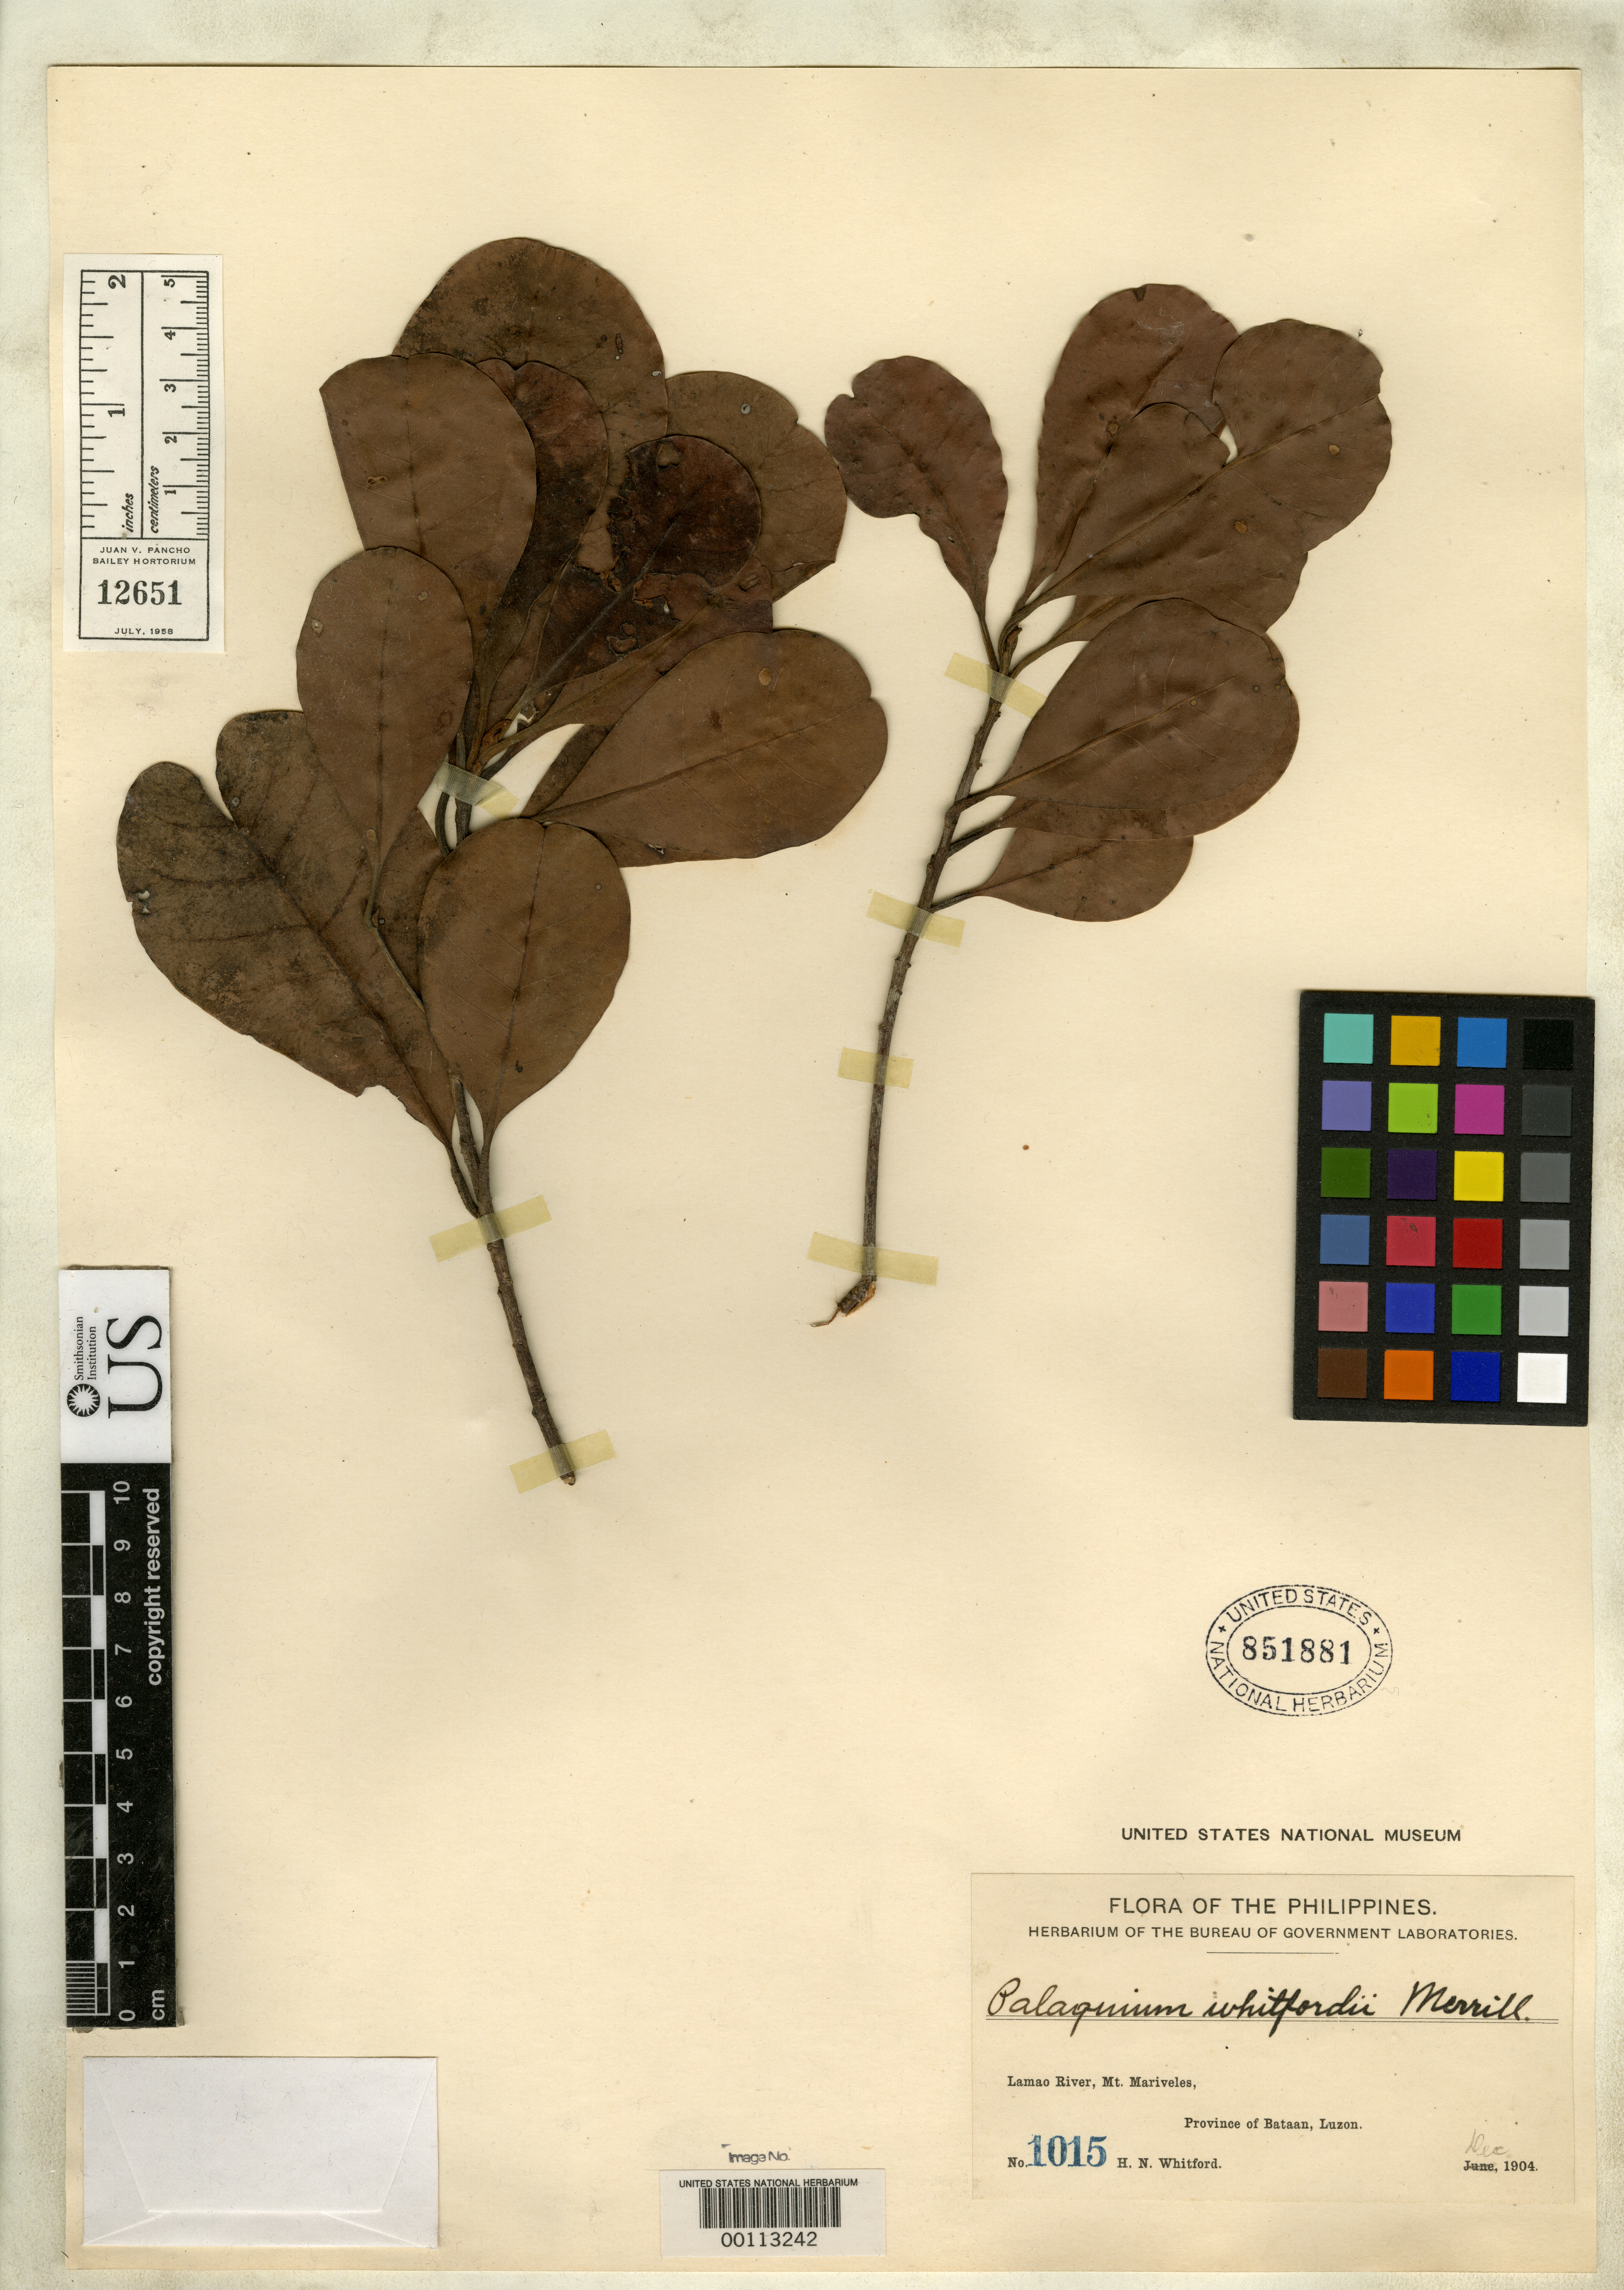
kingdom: Plantae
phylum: Tracheophyta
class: Magnoliopsida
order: Ericales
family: Sapotaceae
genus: Palaquium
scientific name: Palaquium whitfordii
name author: Merr.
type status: Isotype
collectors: H. N. Whitford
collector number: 1015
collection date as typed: Dec 1904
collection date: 1904-12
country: Philippines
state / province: Central Luzon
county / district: Bataan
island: Luzon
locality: Lamao River, Mt Mariveles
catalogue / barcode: US 851881